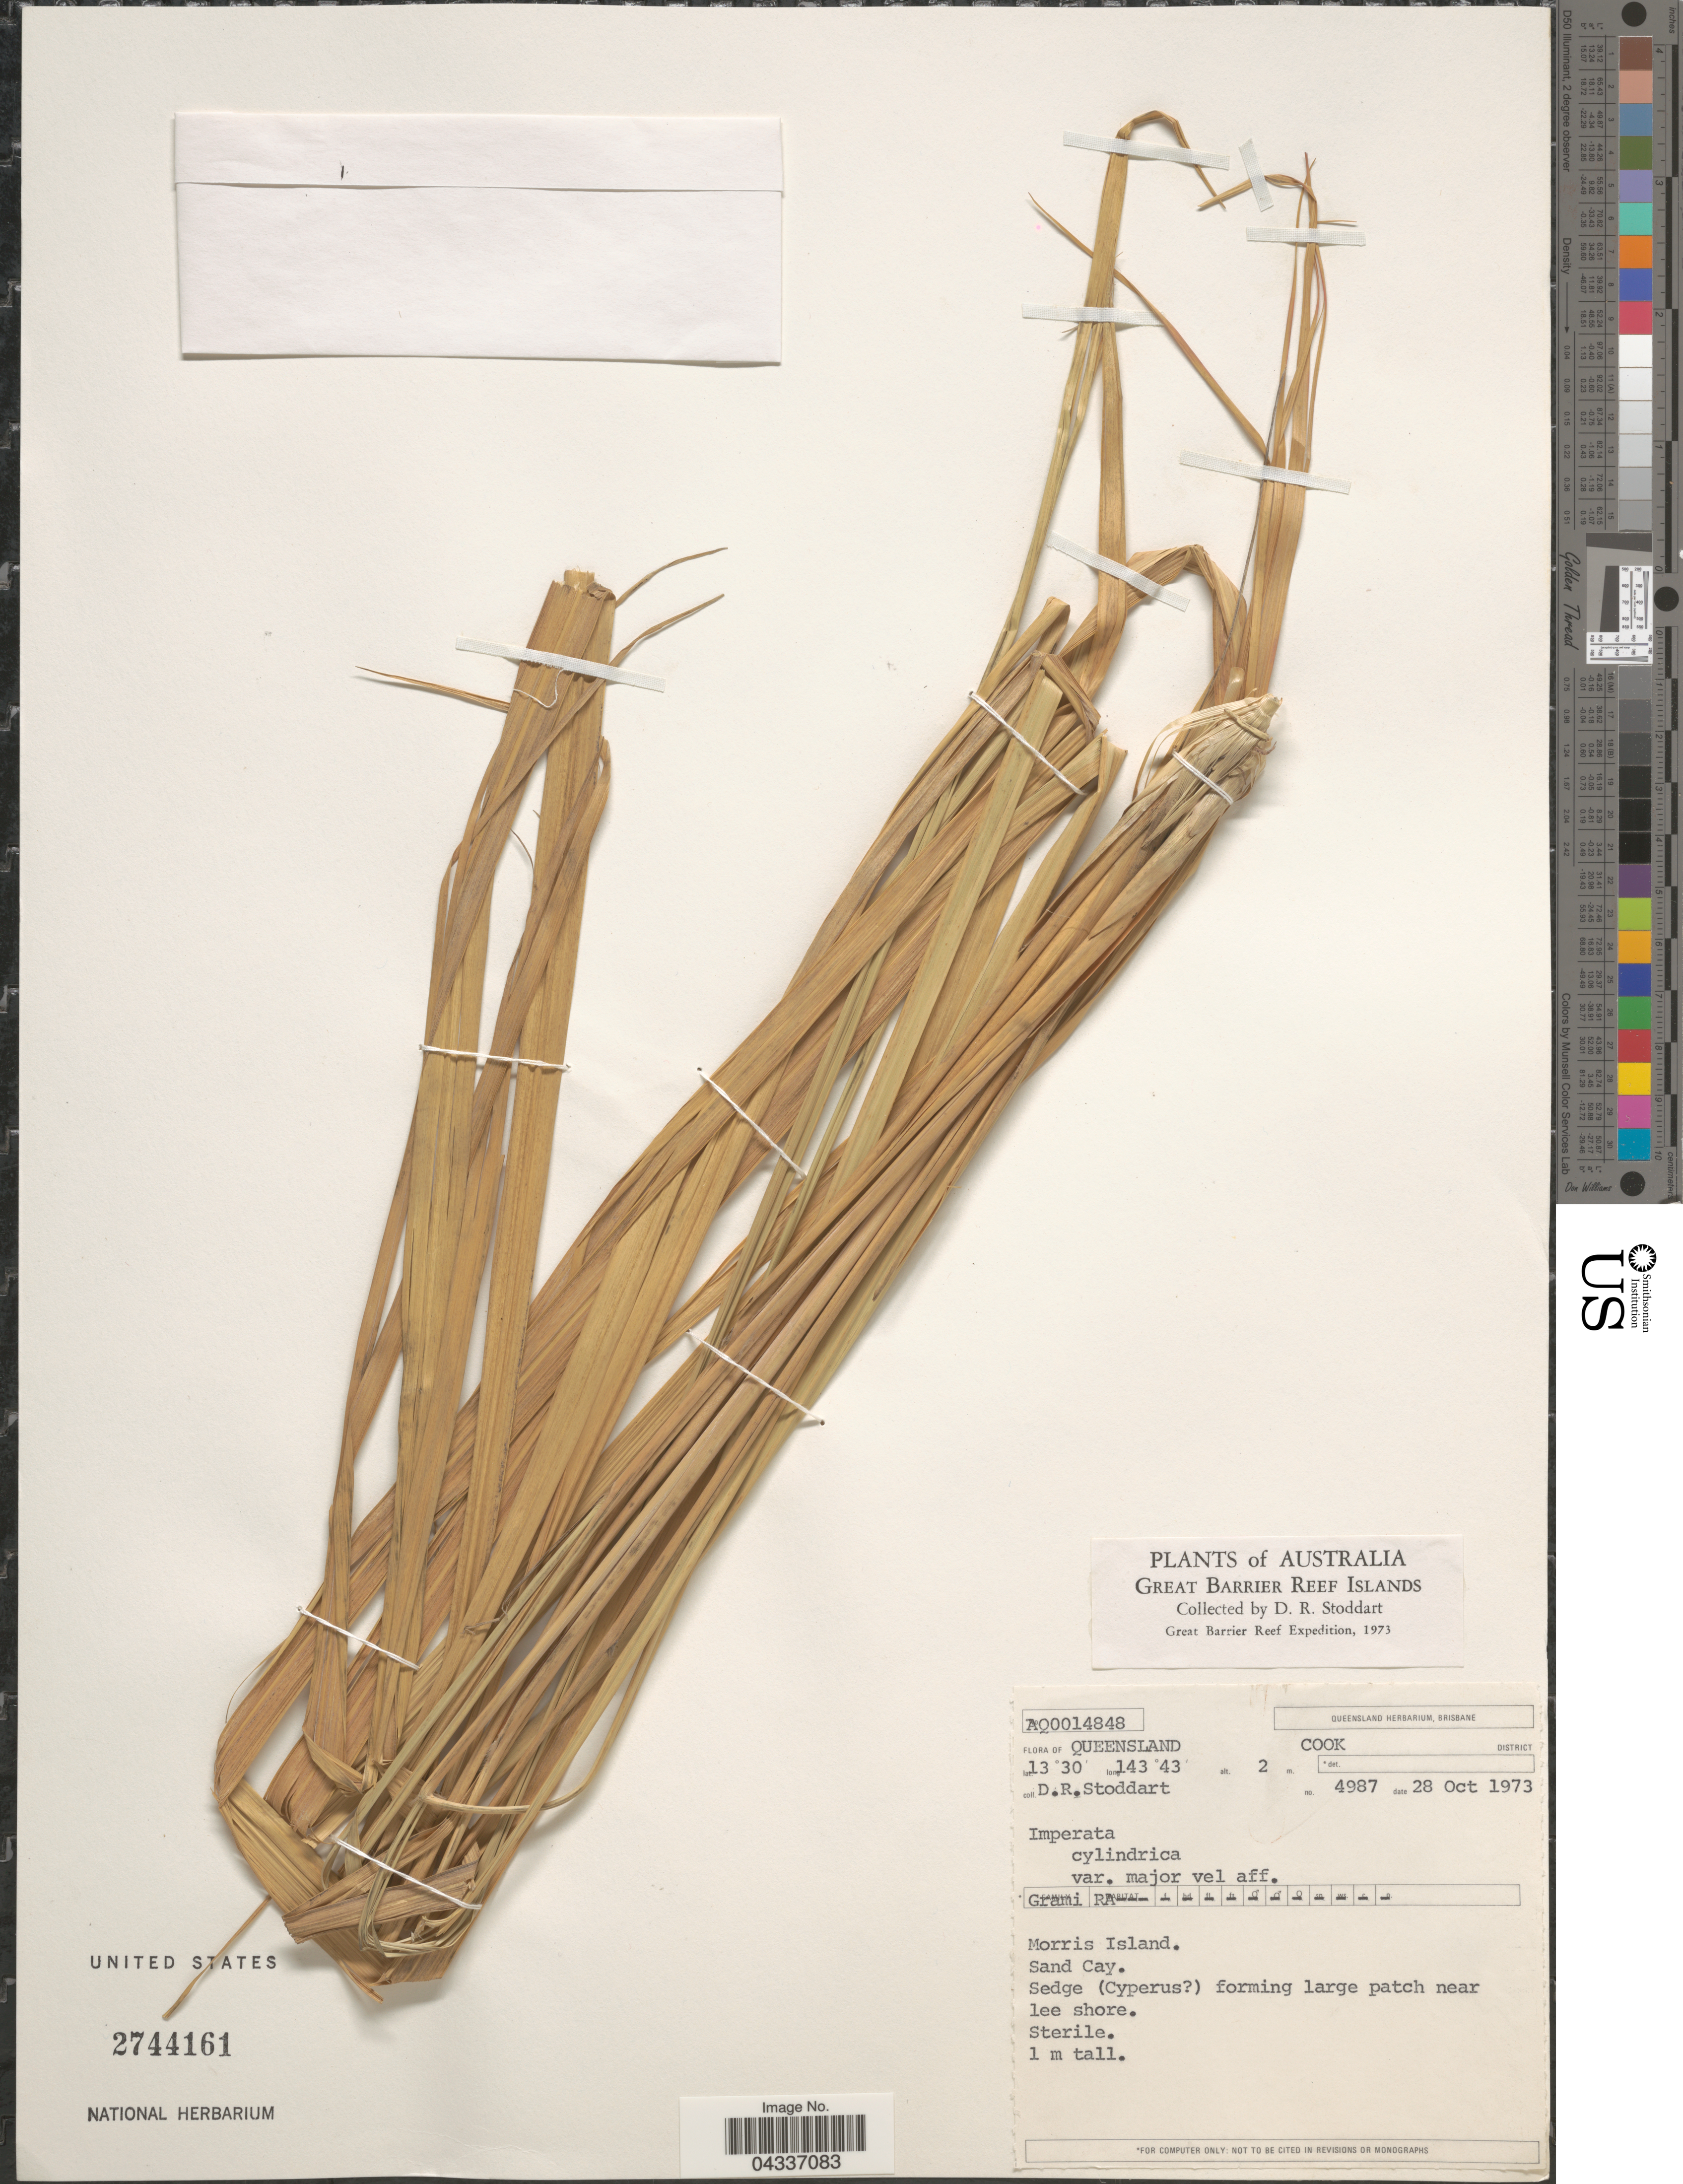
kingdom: Plantae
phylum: Tracheophyta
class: Liliopsida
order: Poales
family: Poaceae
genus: Imperata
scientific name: Imperata cylindrica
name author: (L.) P. Beauv.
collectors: D. R. Stoddart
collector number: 4987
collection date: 1973-10-28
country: Australia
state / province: Queensland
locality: Great Barrier Reef Islands. Great Barrier Reef Expedition, 1973. Cook District. Morris Island. Sand Cay.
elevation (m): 2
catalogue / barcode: US 2744161